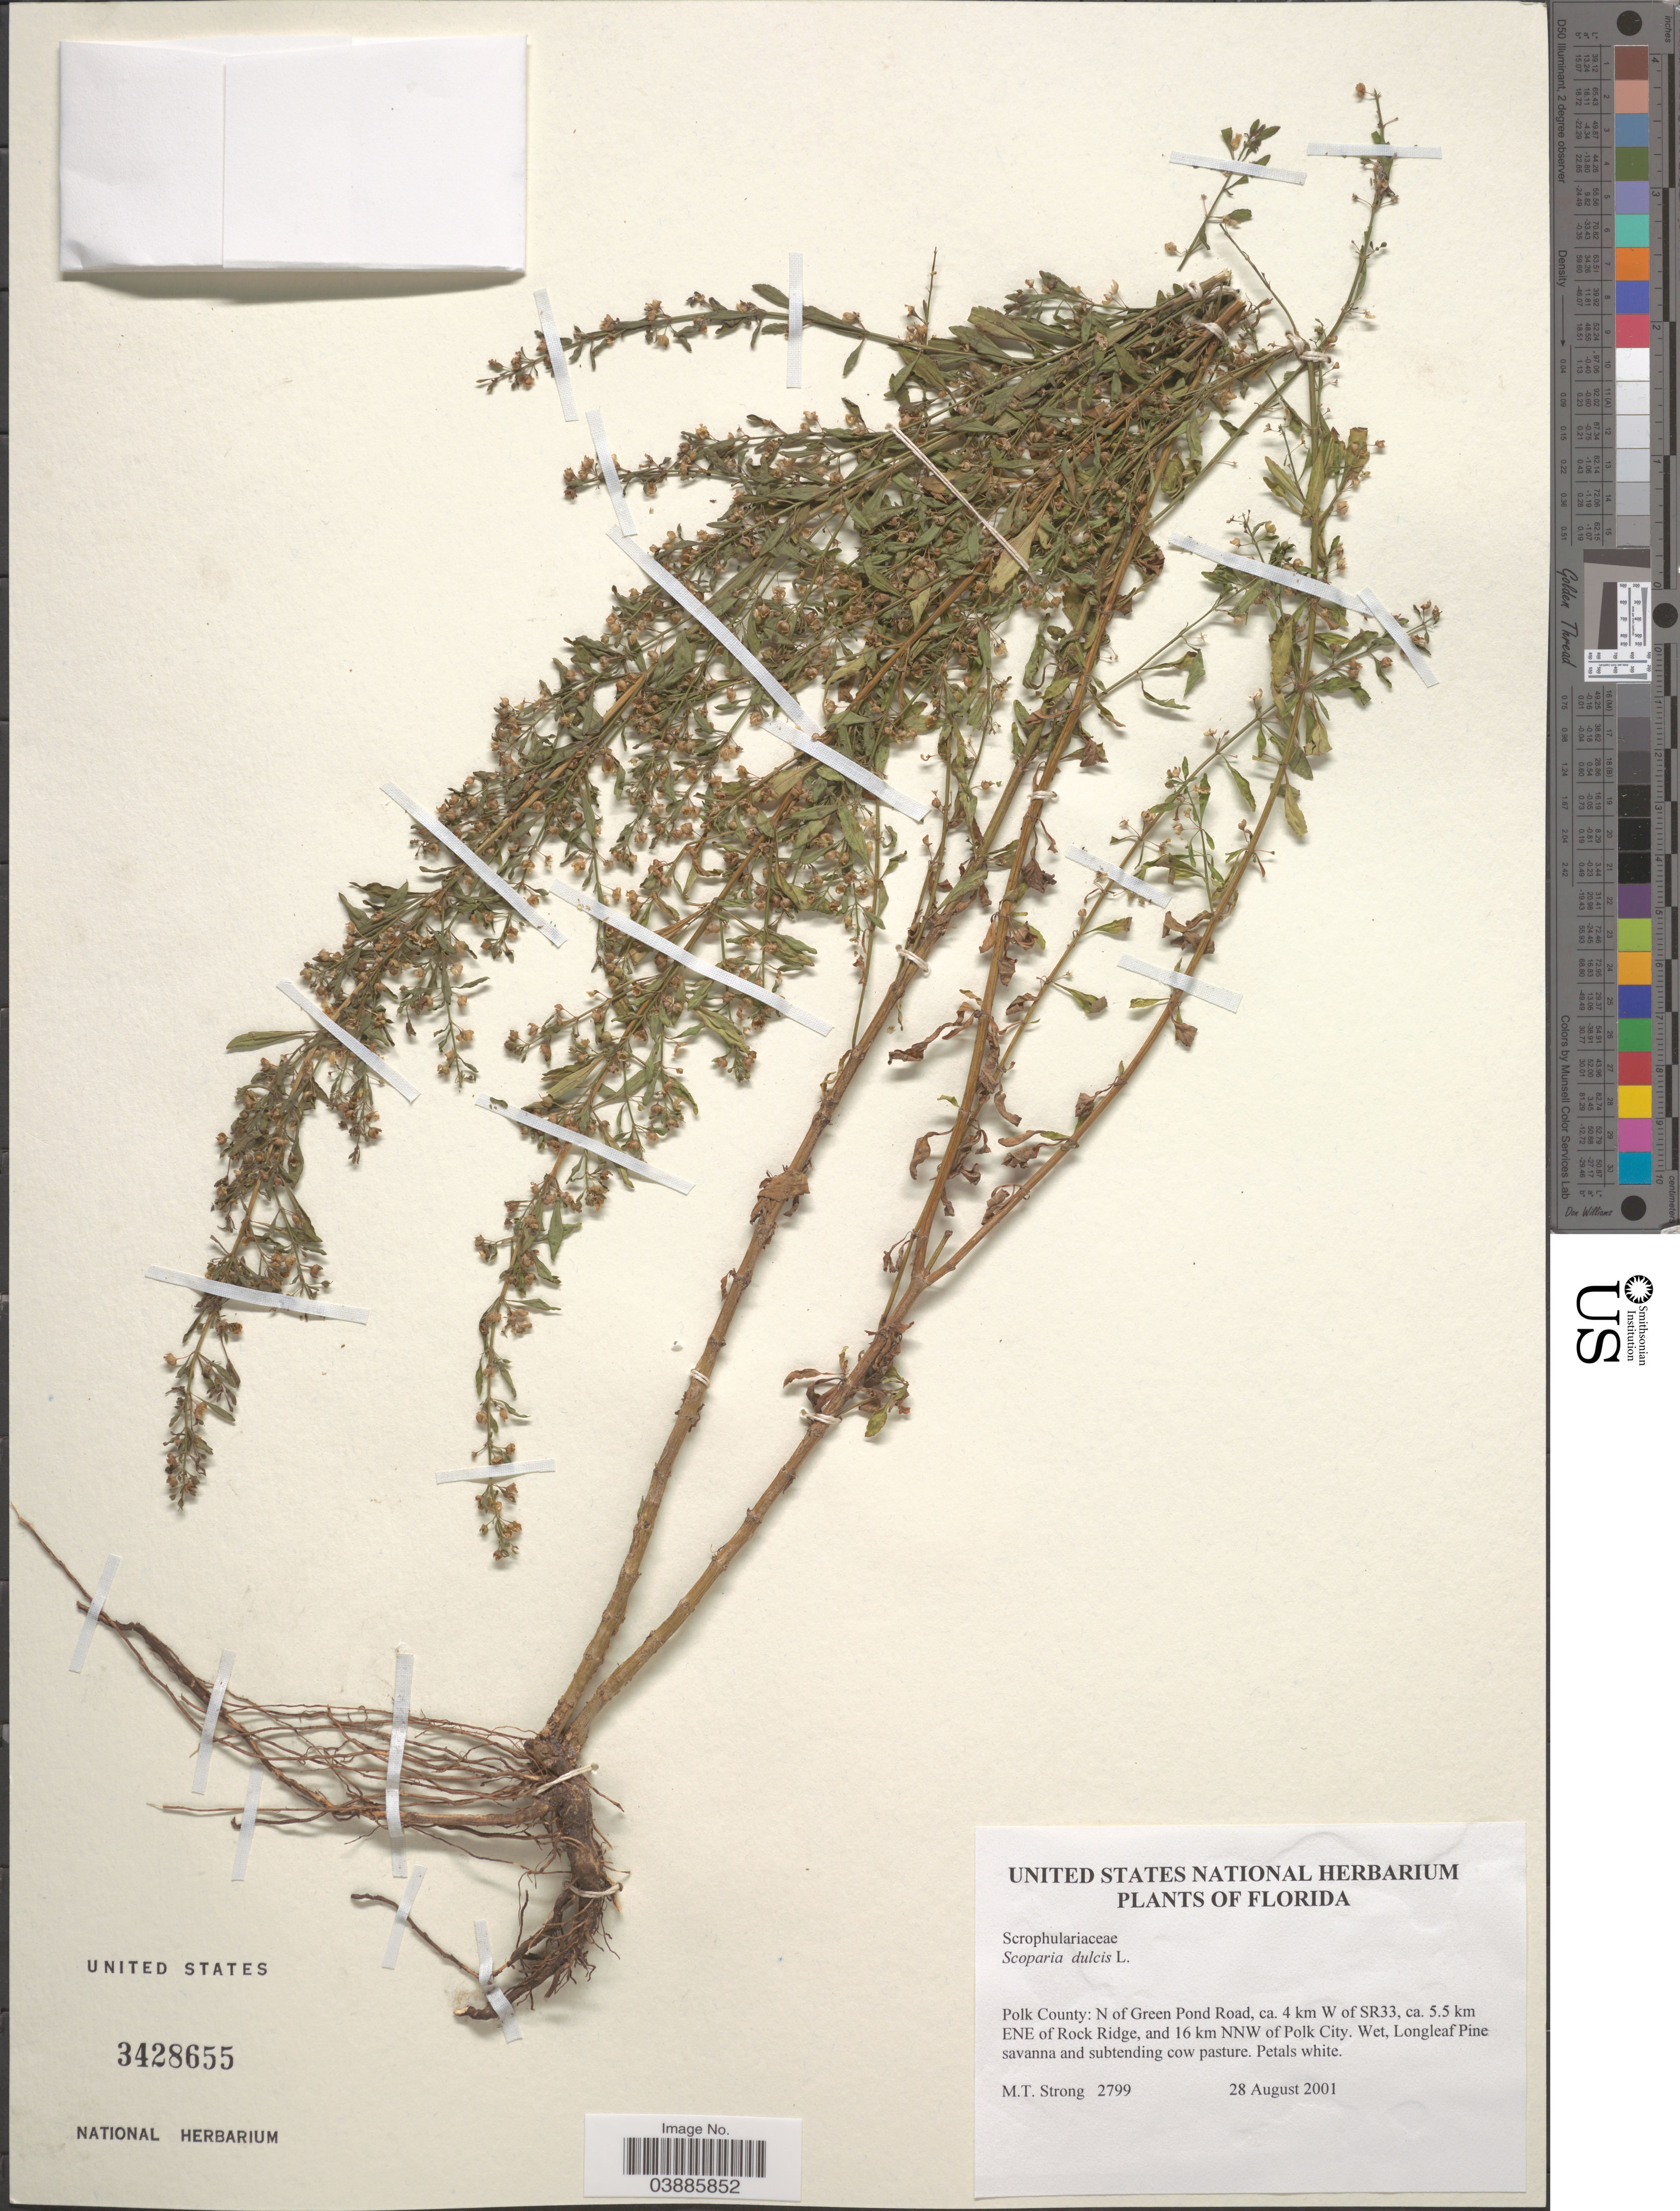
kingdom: Plantae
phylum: Tracheophyta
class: Magnoliopsida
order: Lamiales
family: Plantaginaceae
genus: Scoparia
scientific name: Scoparia dulcis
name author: L.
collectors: M. T. Strong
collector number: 2799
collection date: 2001-08-28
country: United States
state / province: Florida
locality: Polk County: N of Green Pond Road, ca. 4 km W of SR33, ca. 5.5 km ENE of Rock Ridge, and 16 km NNW of Polk City.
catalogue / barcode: US 3428655